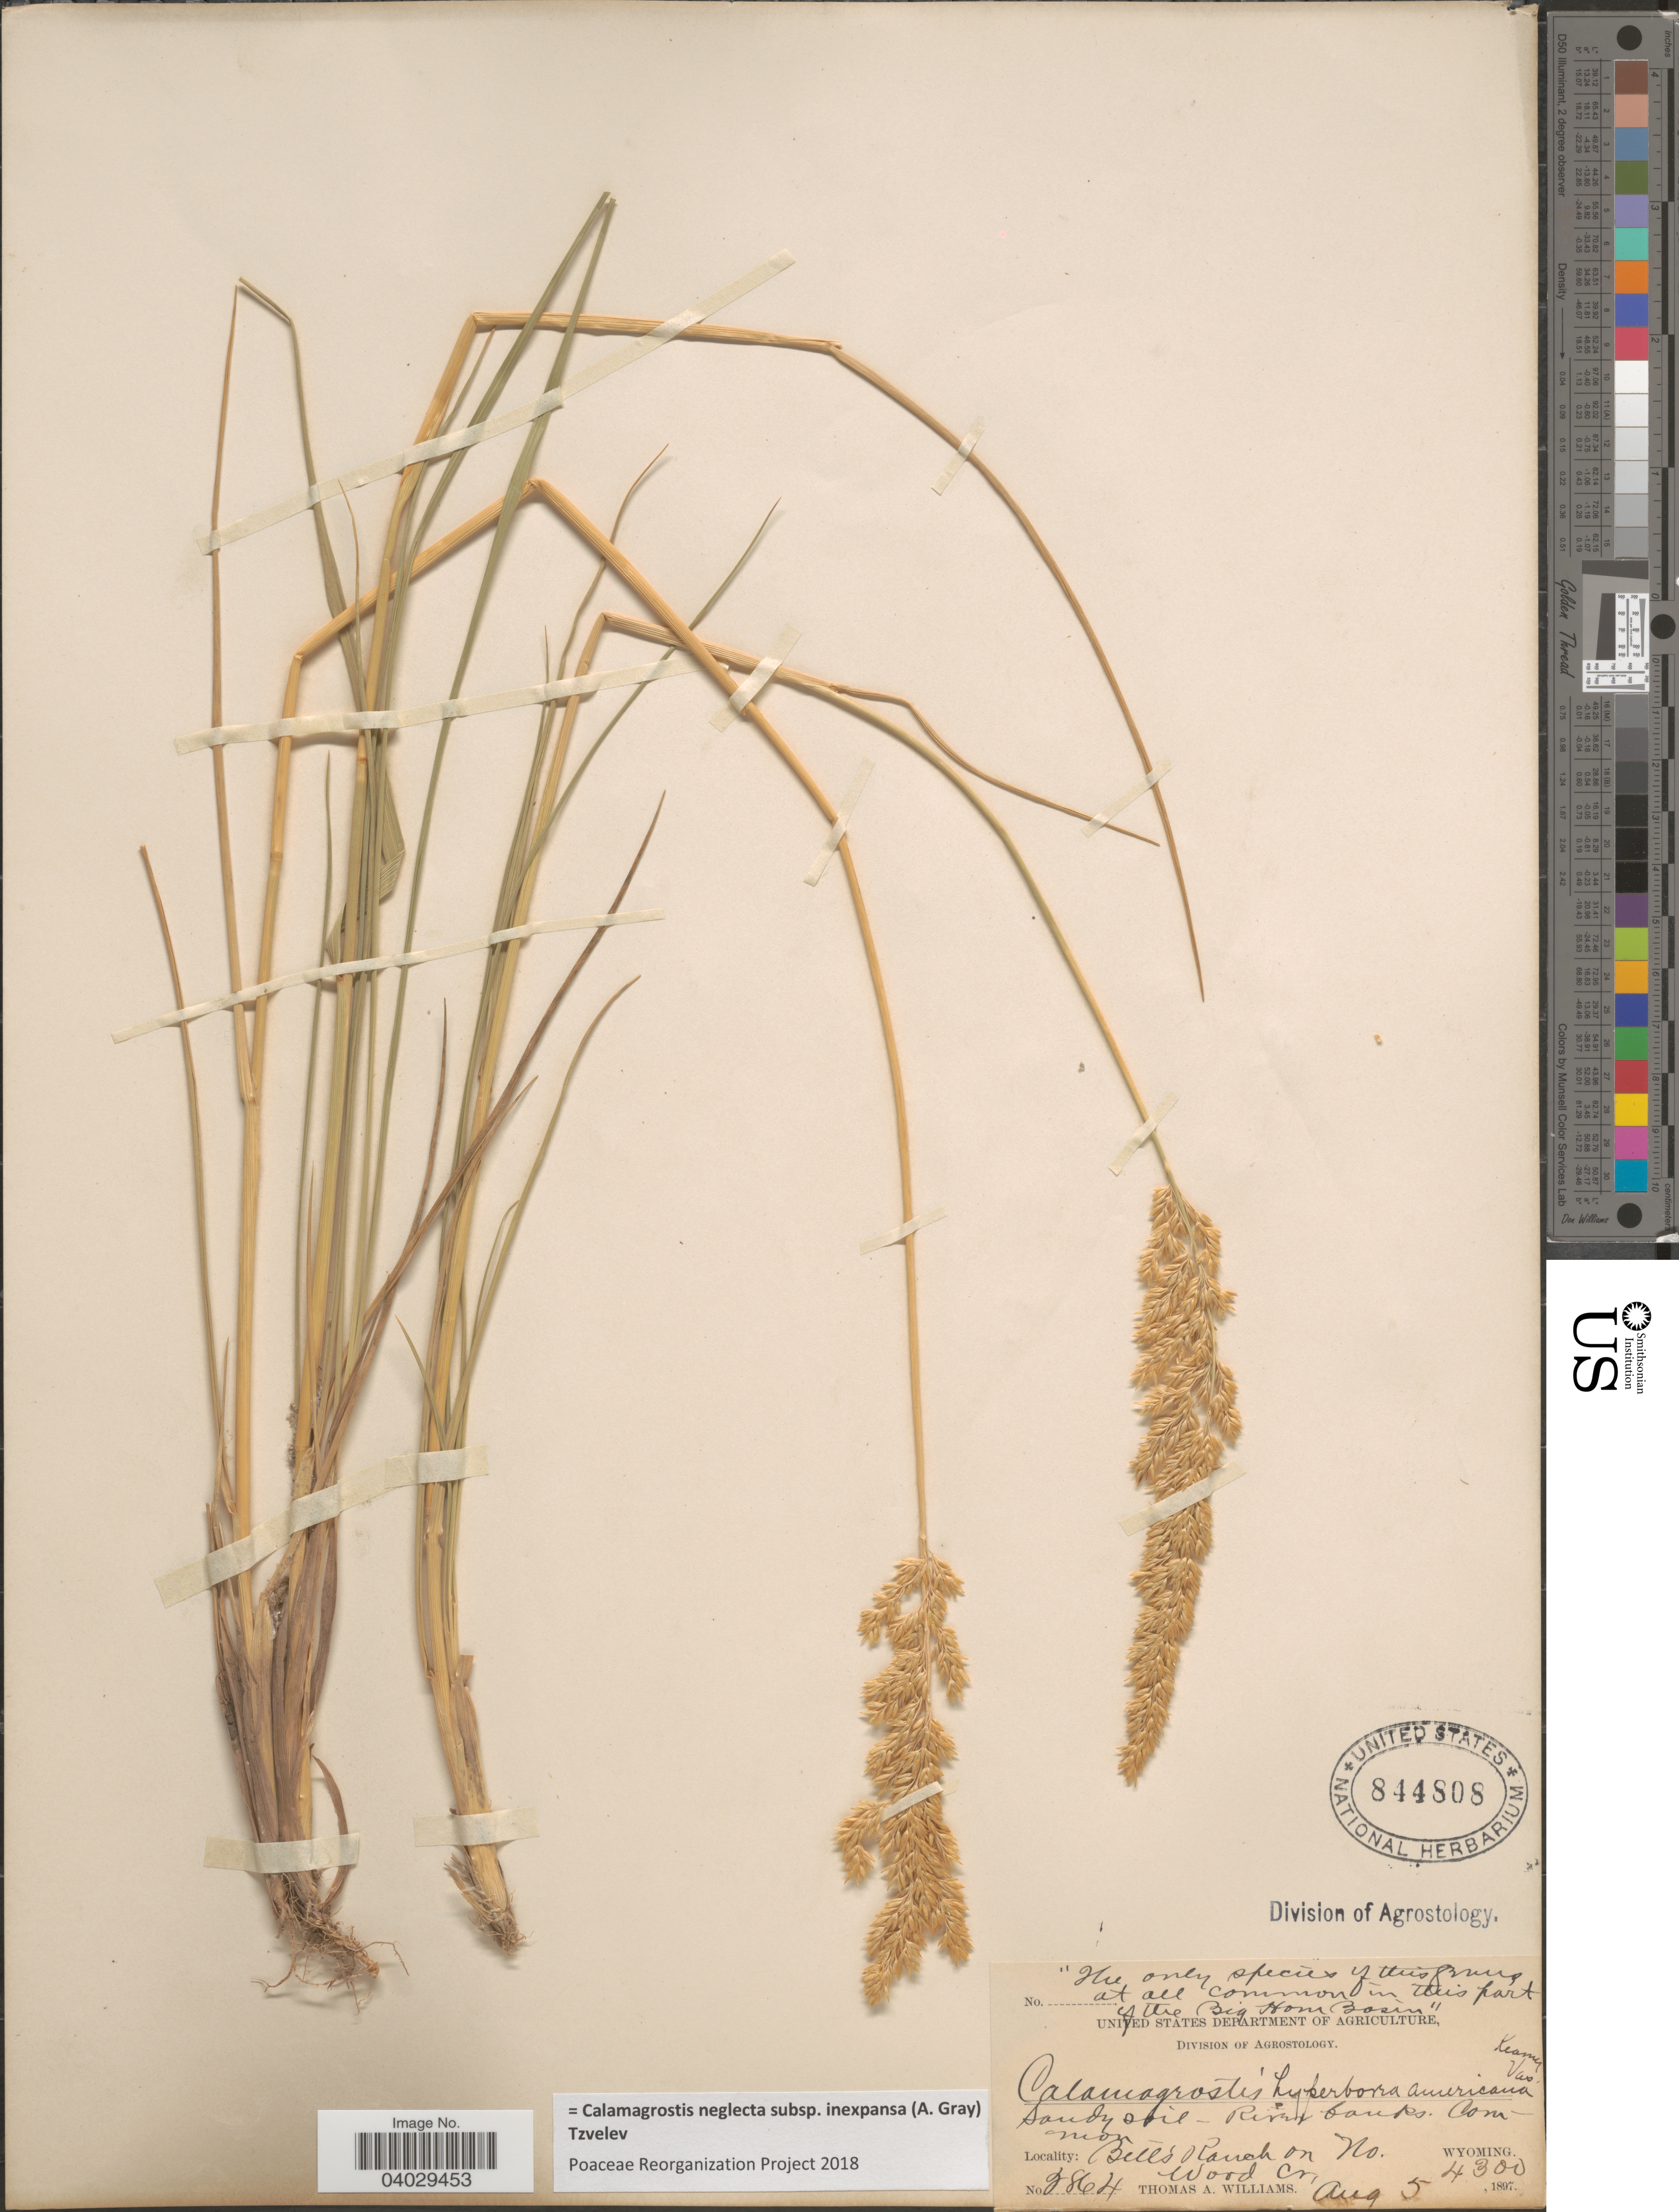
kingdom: Plantae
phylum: Tracheophyta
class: Liliopsida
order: Poales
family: Poaceae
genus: Calamagrostis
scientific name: Calamagrostis neglecta subsp. inexpansa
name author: (A. Gray) Tzvelev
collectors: T. A. Williams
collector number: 2864*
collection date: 1897-08-05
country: United States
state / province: Wyoming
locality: Sandy soil - River banks. Bell's Ranch on No. Wood Cr.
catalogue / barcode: US 844808